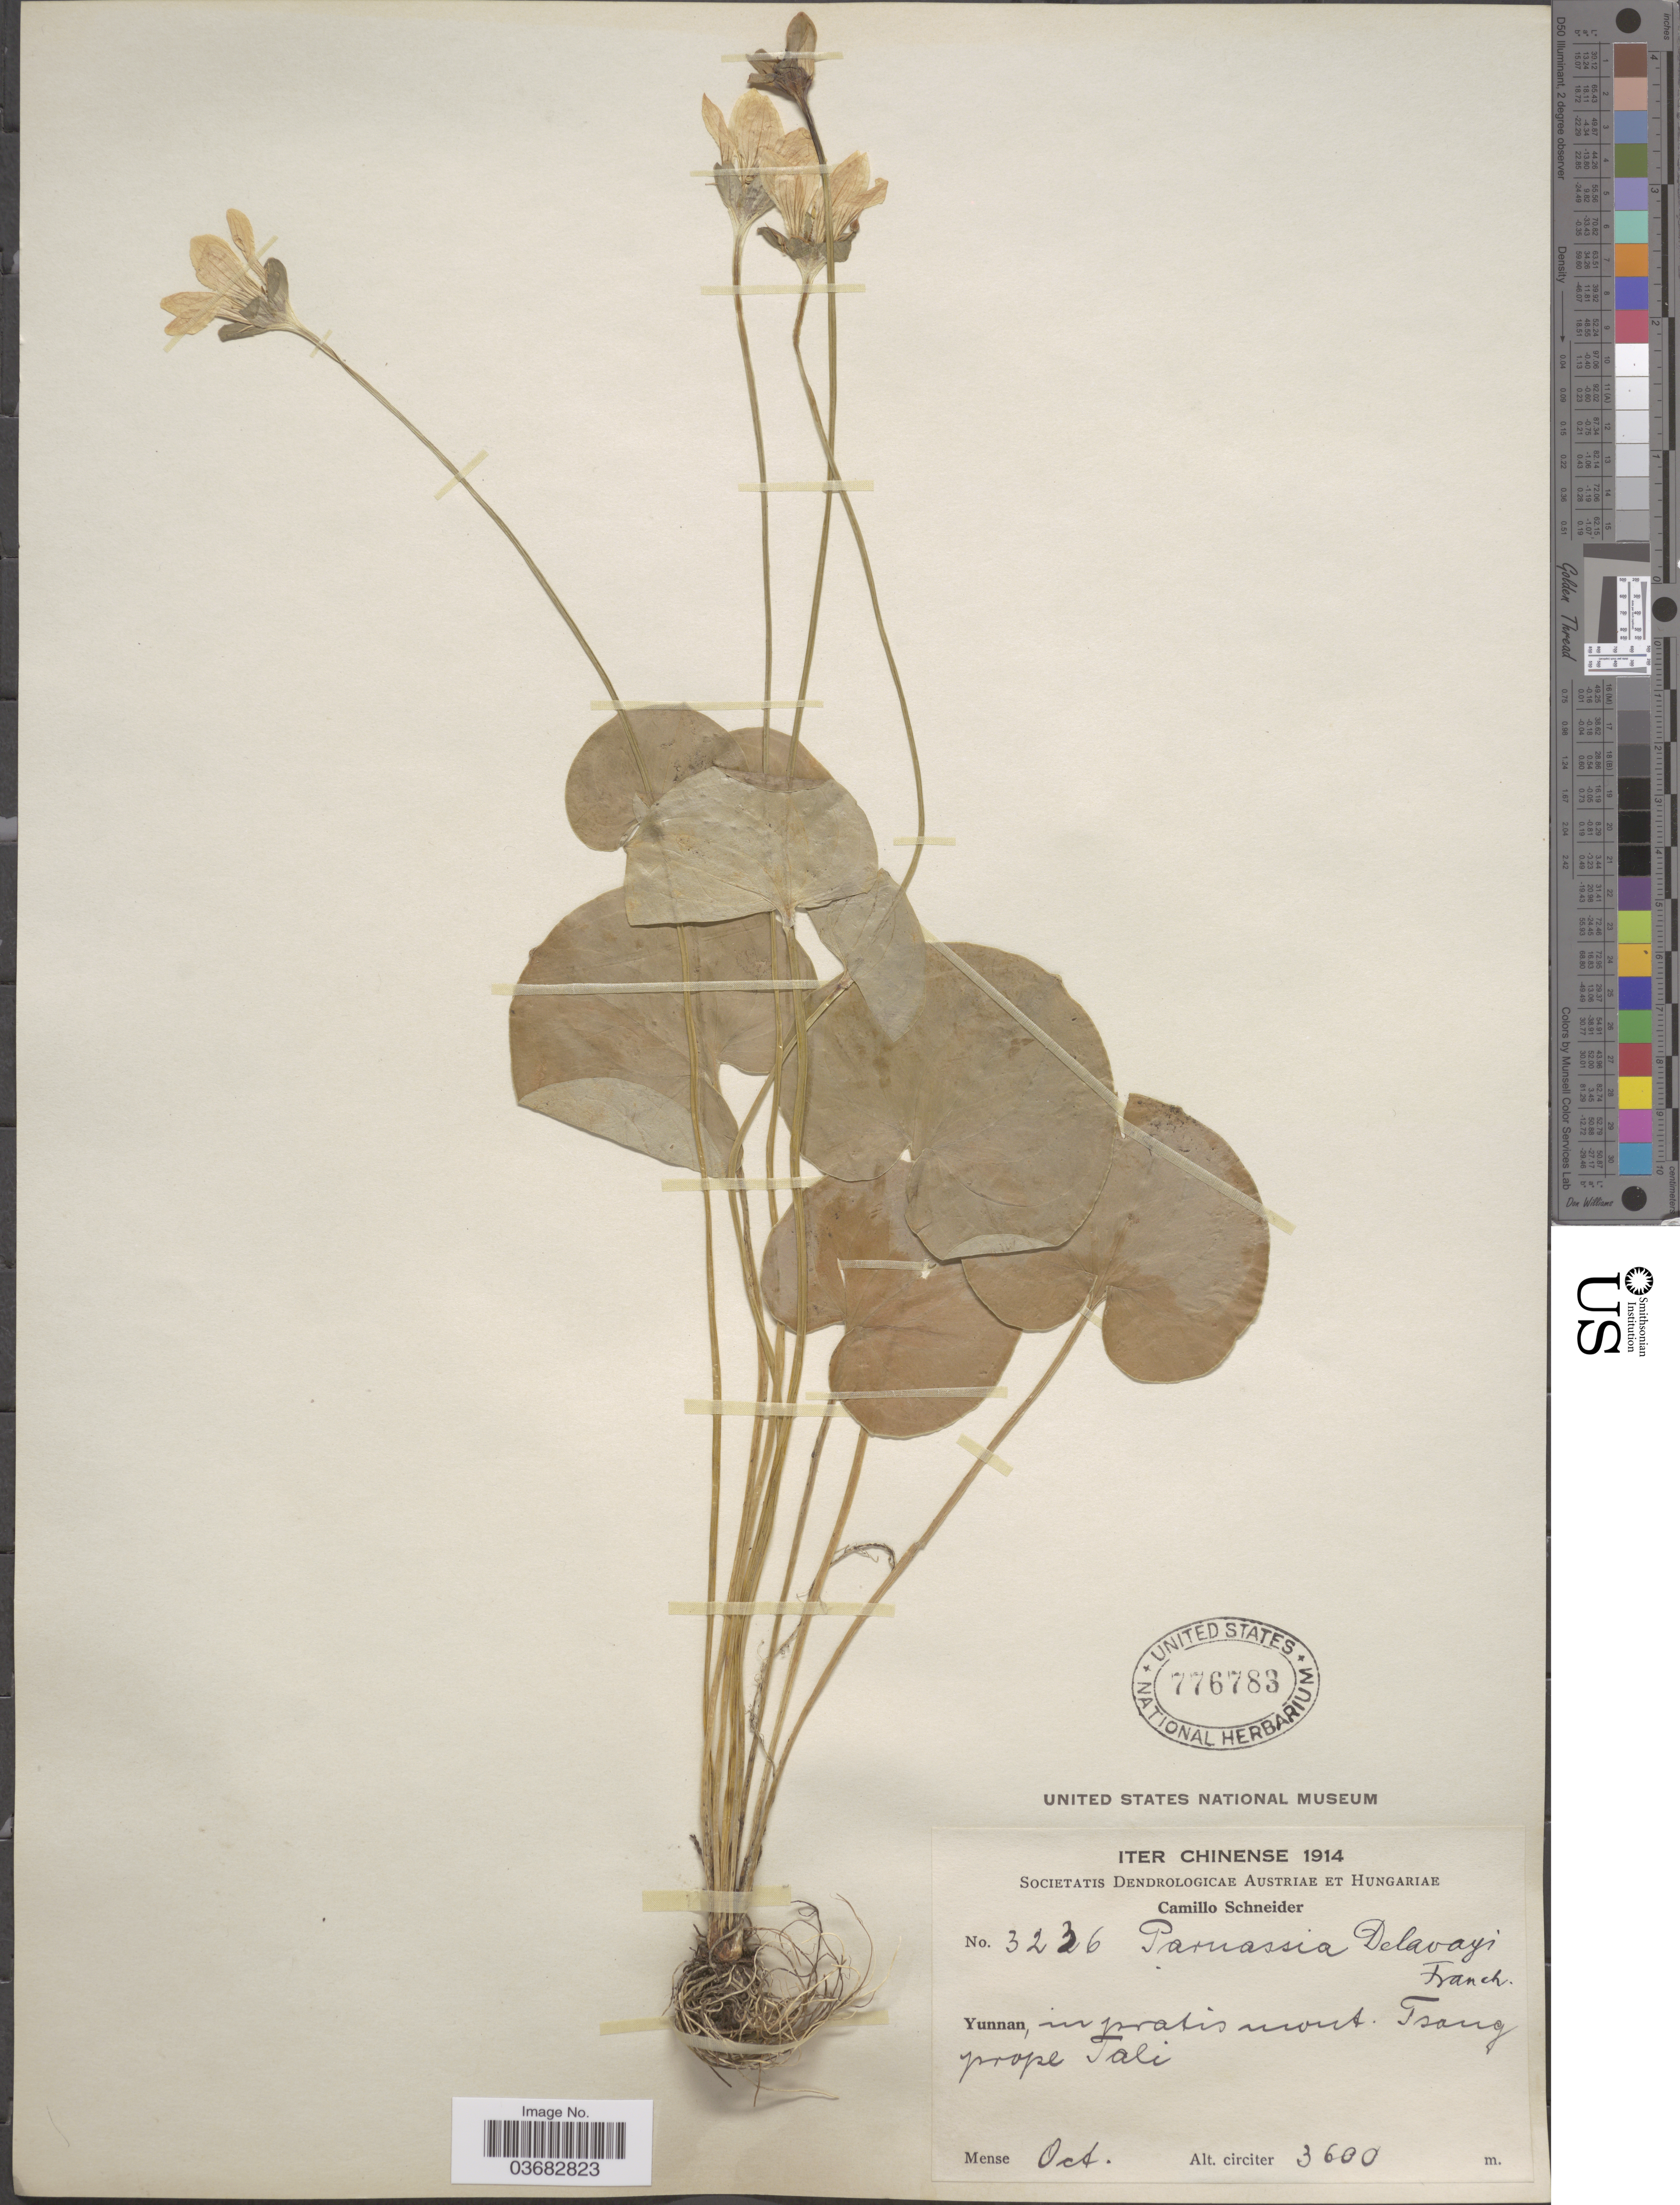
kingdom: Plantae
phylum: Tracheophyta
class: Magnoliopsida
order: Celastrales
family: Parnassiaceae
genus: Parnassia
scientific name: Parnassia delavayi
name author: Franch.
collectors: C. K. Schneider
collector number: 3236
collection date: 1914-10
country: China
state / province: Yunnan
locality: Iter Chinense 1914. In pratis mont. Tsang prope Tali.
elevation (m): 3600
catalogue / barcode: US 776783